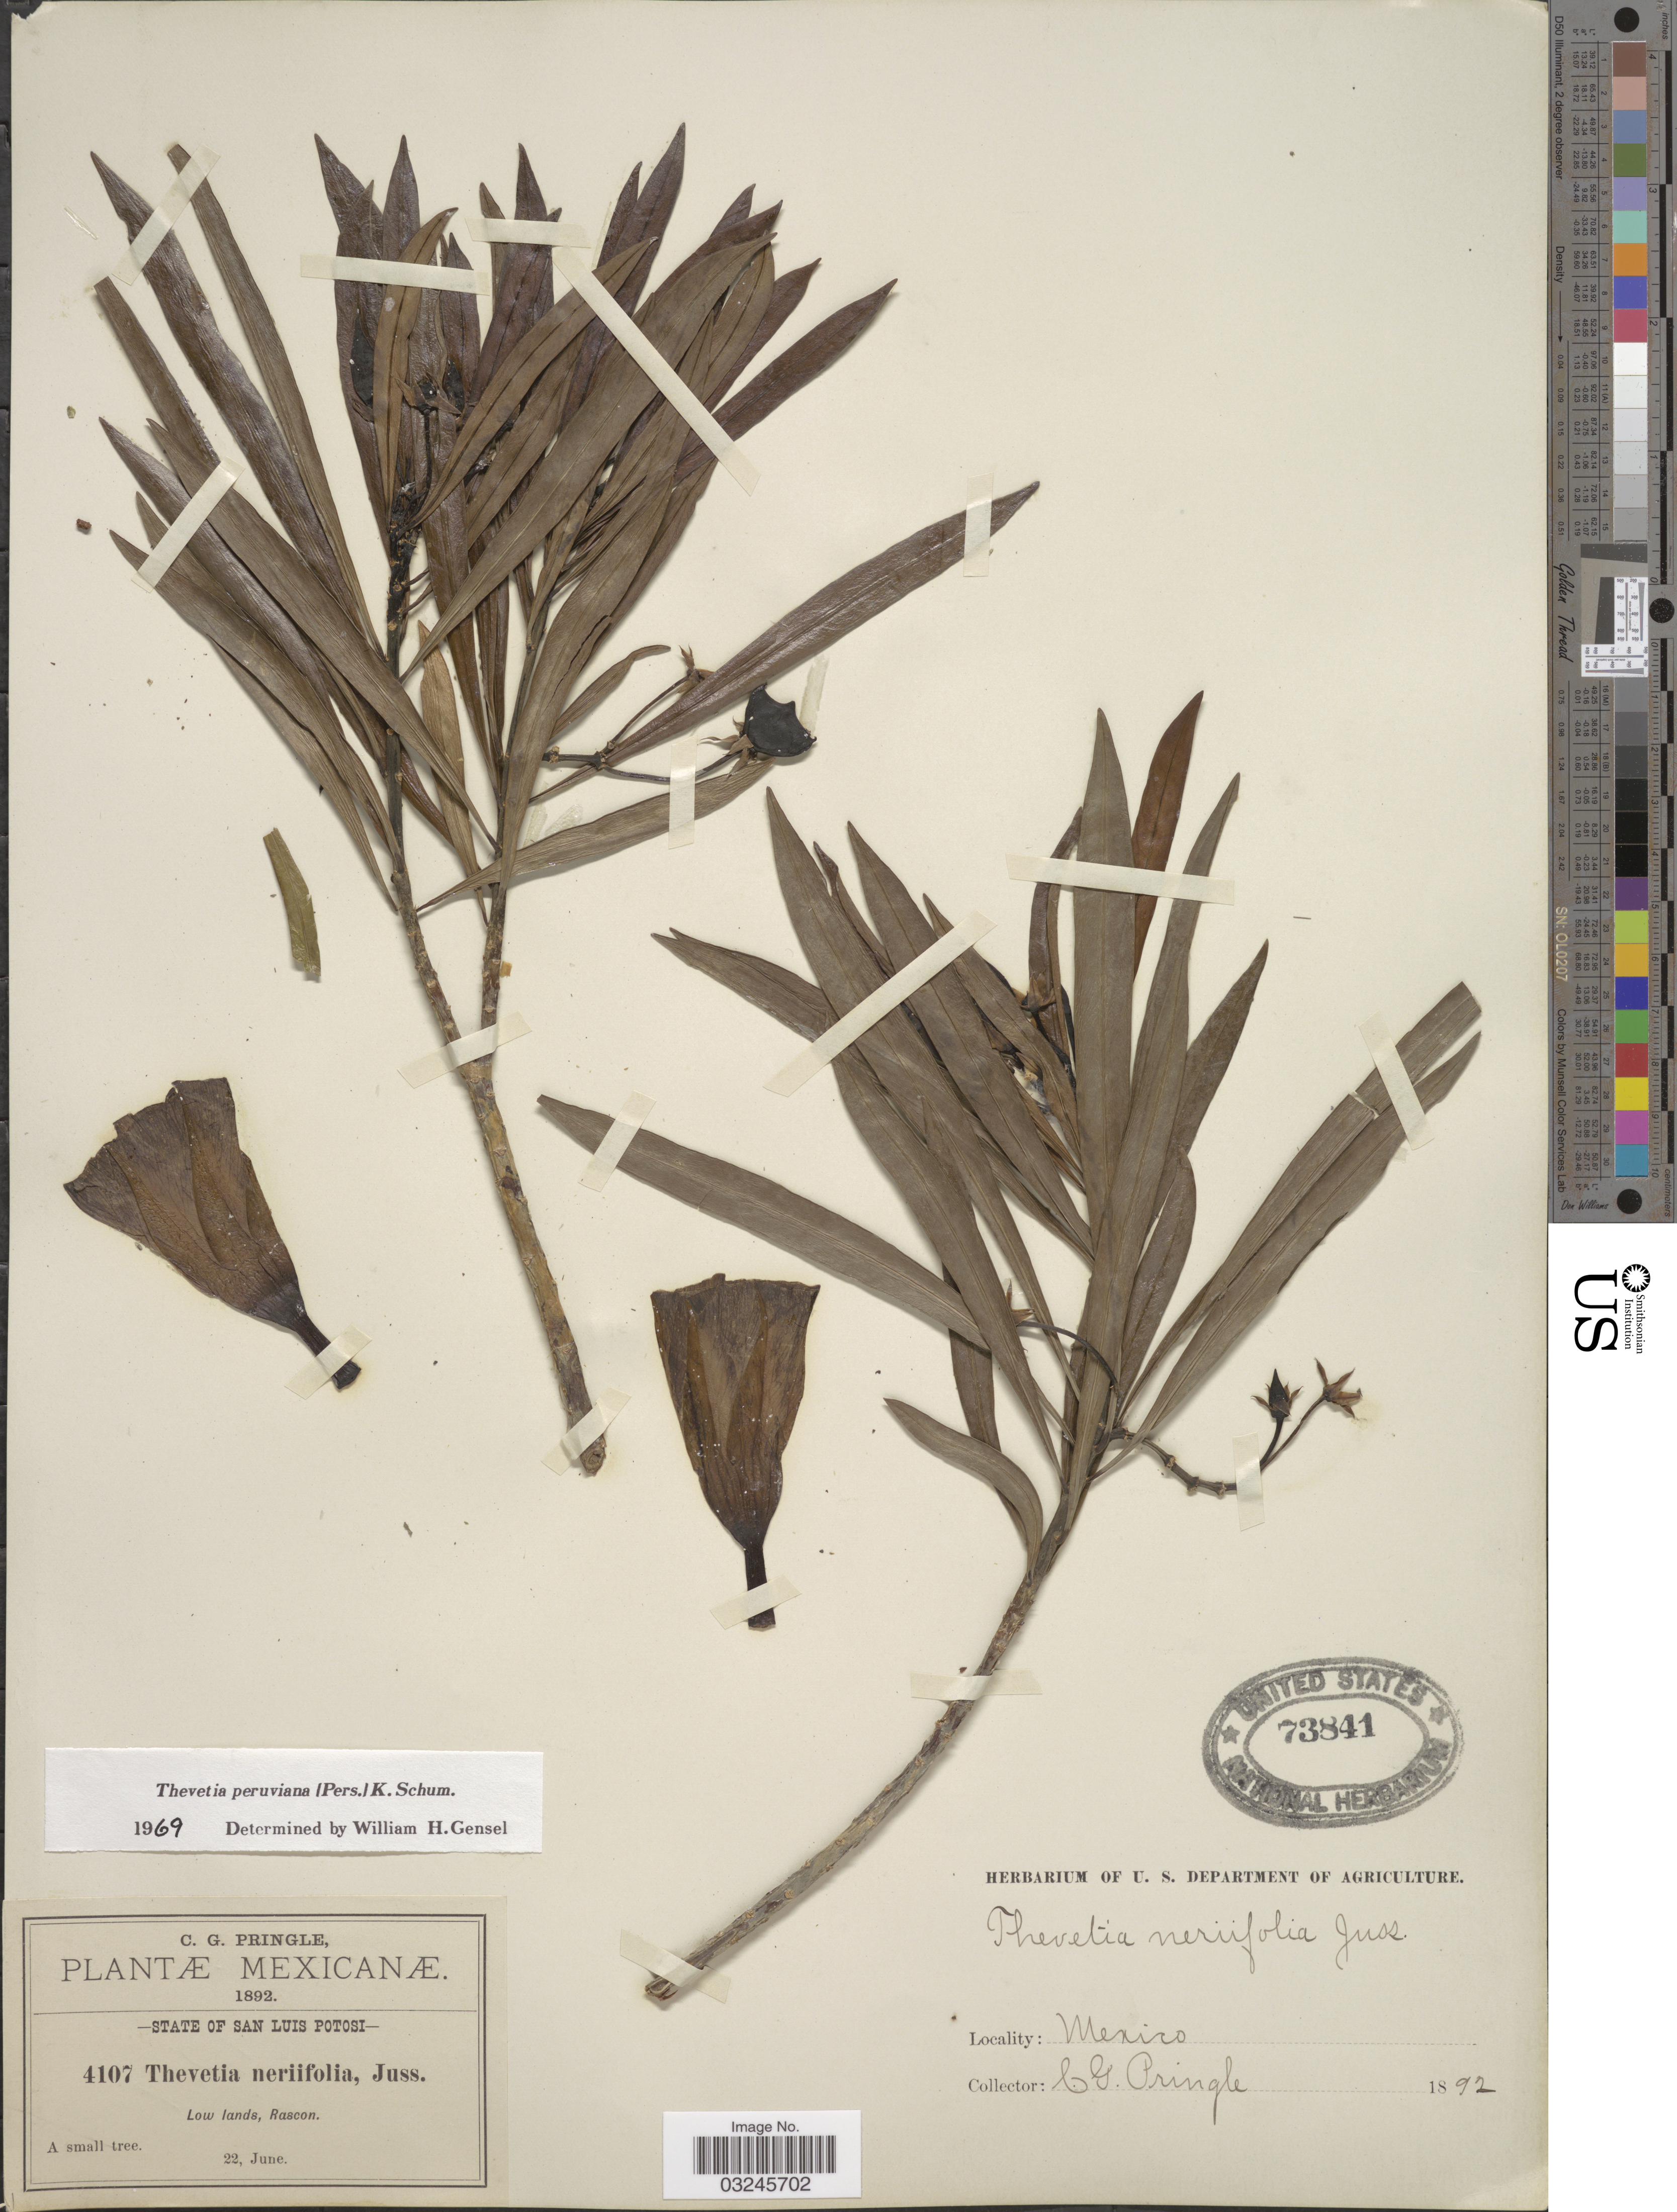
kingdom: Plantae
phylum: Tracheophyta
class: Magnoliopsida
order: Gentianales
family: Apocynaceae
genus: Thevetia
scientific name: Thevetia peruviana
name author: (Pers.) K. Schum.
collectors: C. G. Pringle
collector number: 4107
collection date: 1892-06-22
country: Mexico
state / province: San Luis Potosí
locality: Low lands, Rascon.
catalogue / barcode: US 73841